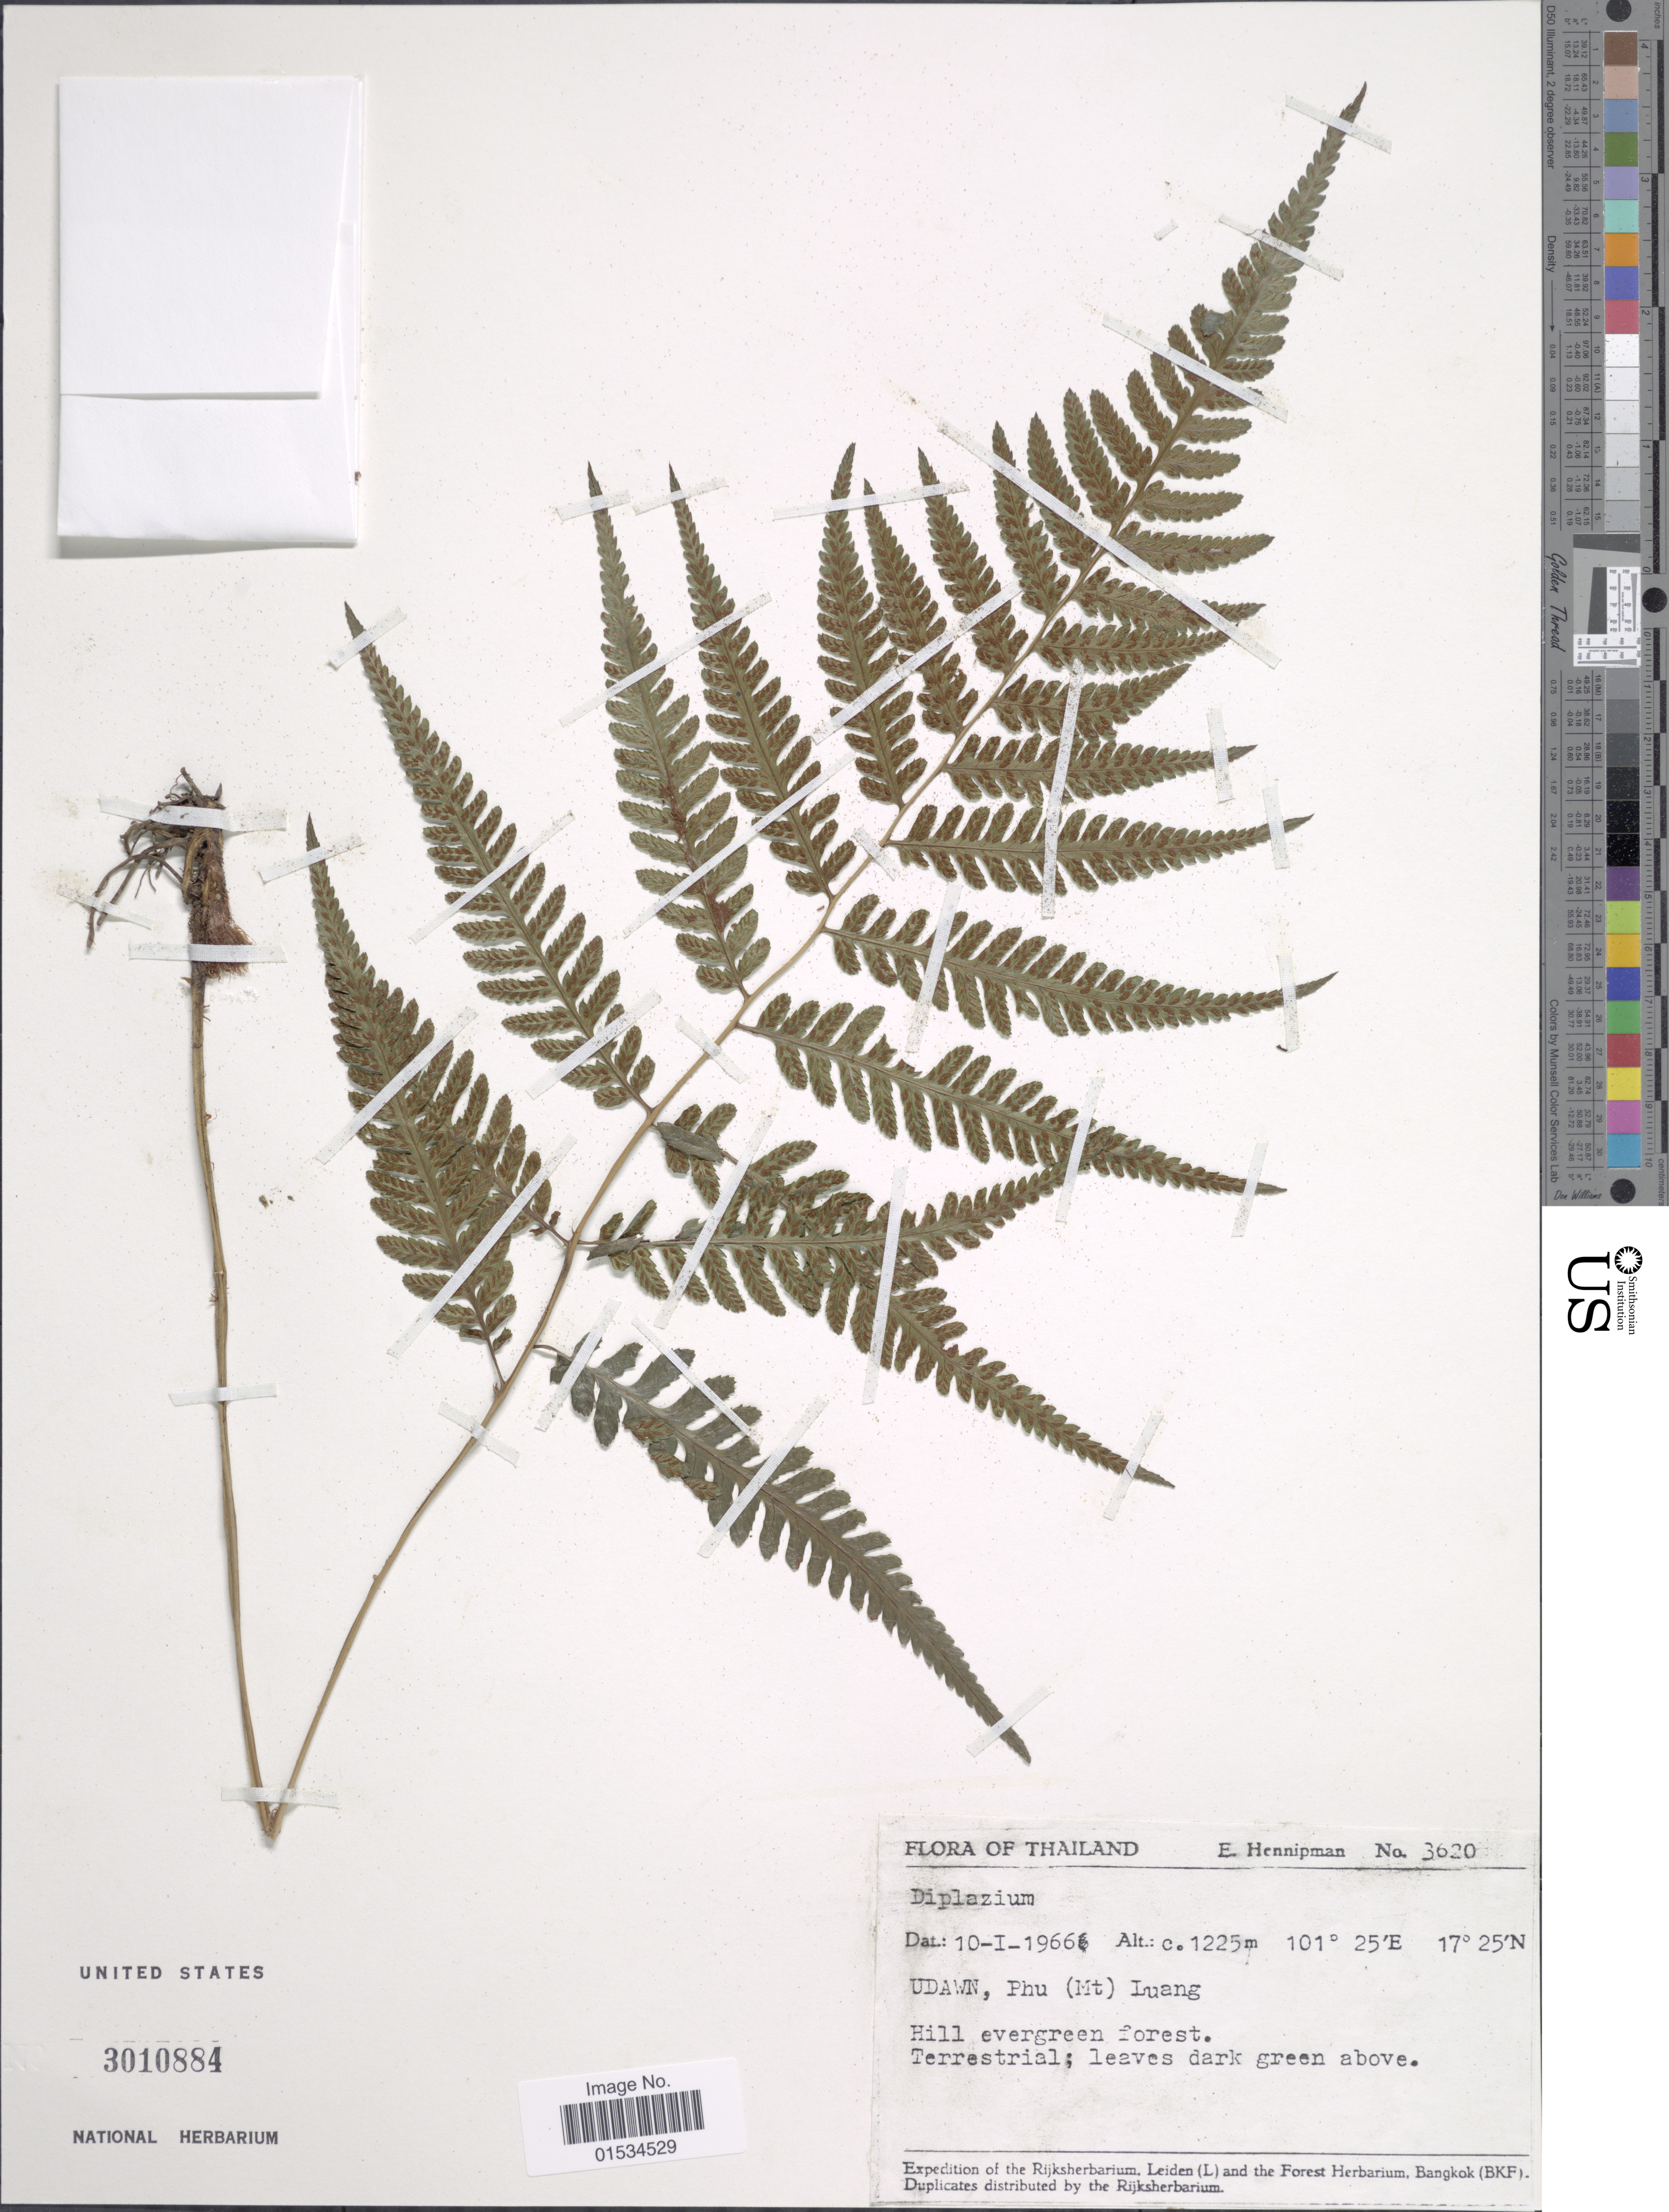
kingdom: Plantae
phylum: Tracheophyta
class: Polypodiopsida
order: Polypodiales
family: Athyriaceae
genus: Diplazium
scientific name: Diplazium sp.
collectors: E. Hennipman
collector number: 3620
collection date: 1966-01-10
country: Thailand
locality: Udawn, Phu (Mt) Luang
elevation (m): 1225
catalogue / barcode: US 3010884